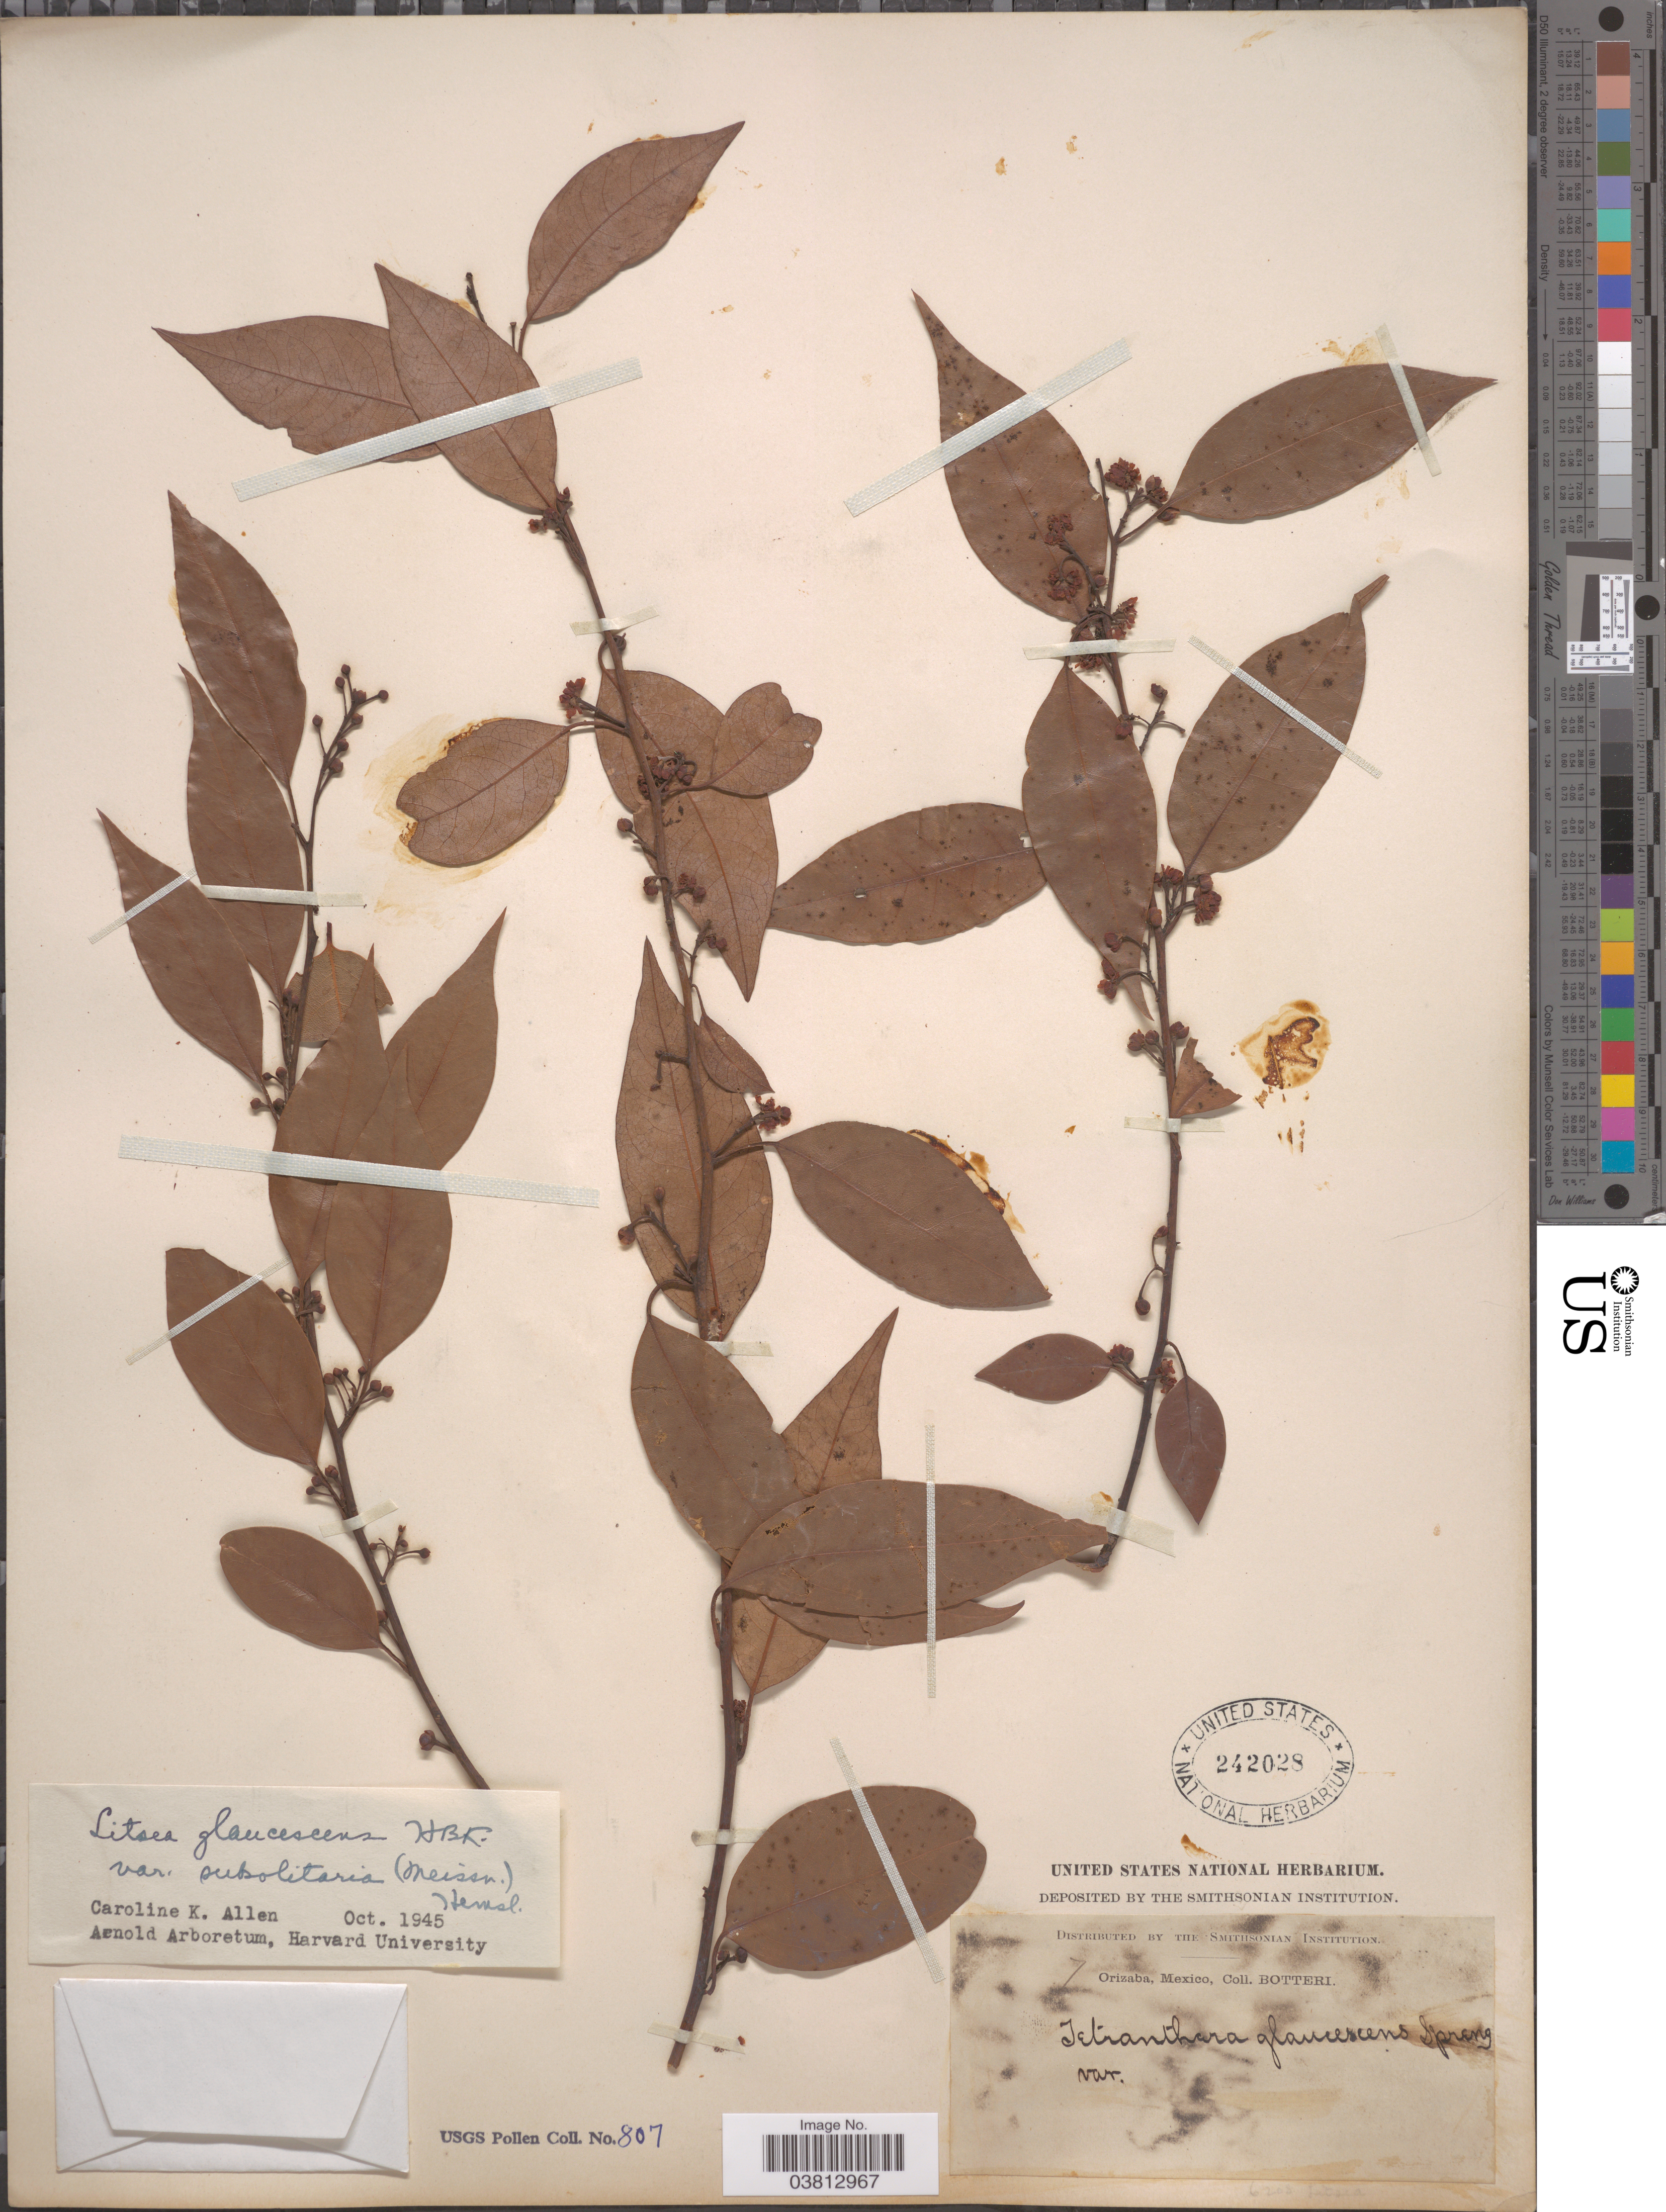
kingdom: Plantae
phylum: Tracheophyta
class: Magnoliopsida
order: Laurales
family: Lauraceae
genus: Litsea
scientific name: Litsea glaucescens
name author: Kunth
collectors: -. Botteri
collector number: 7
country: Mexico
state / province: México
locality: Orizaba.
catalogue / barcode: US 242028